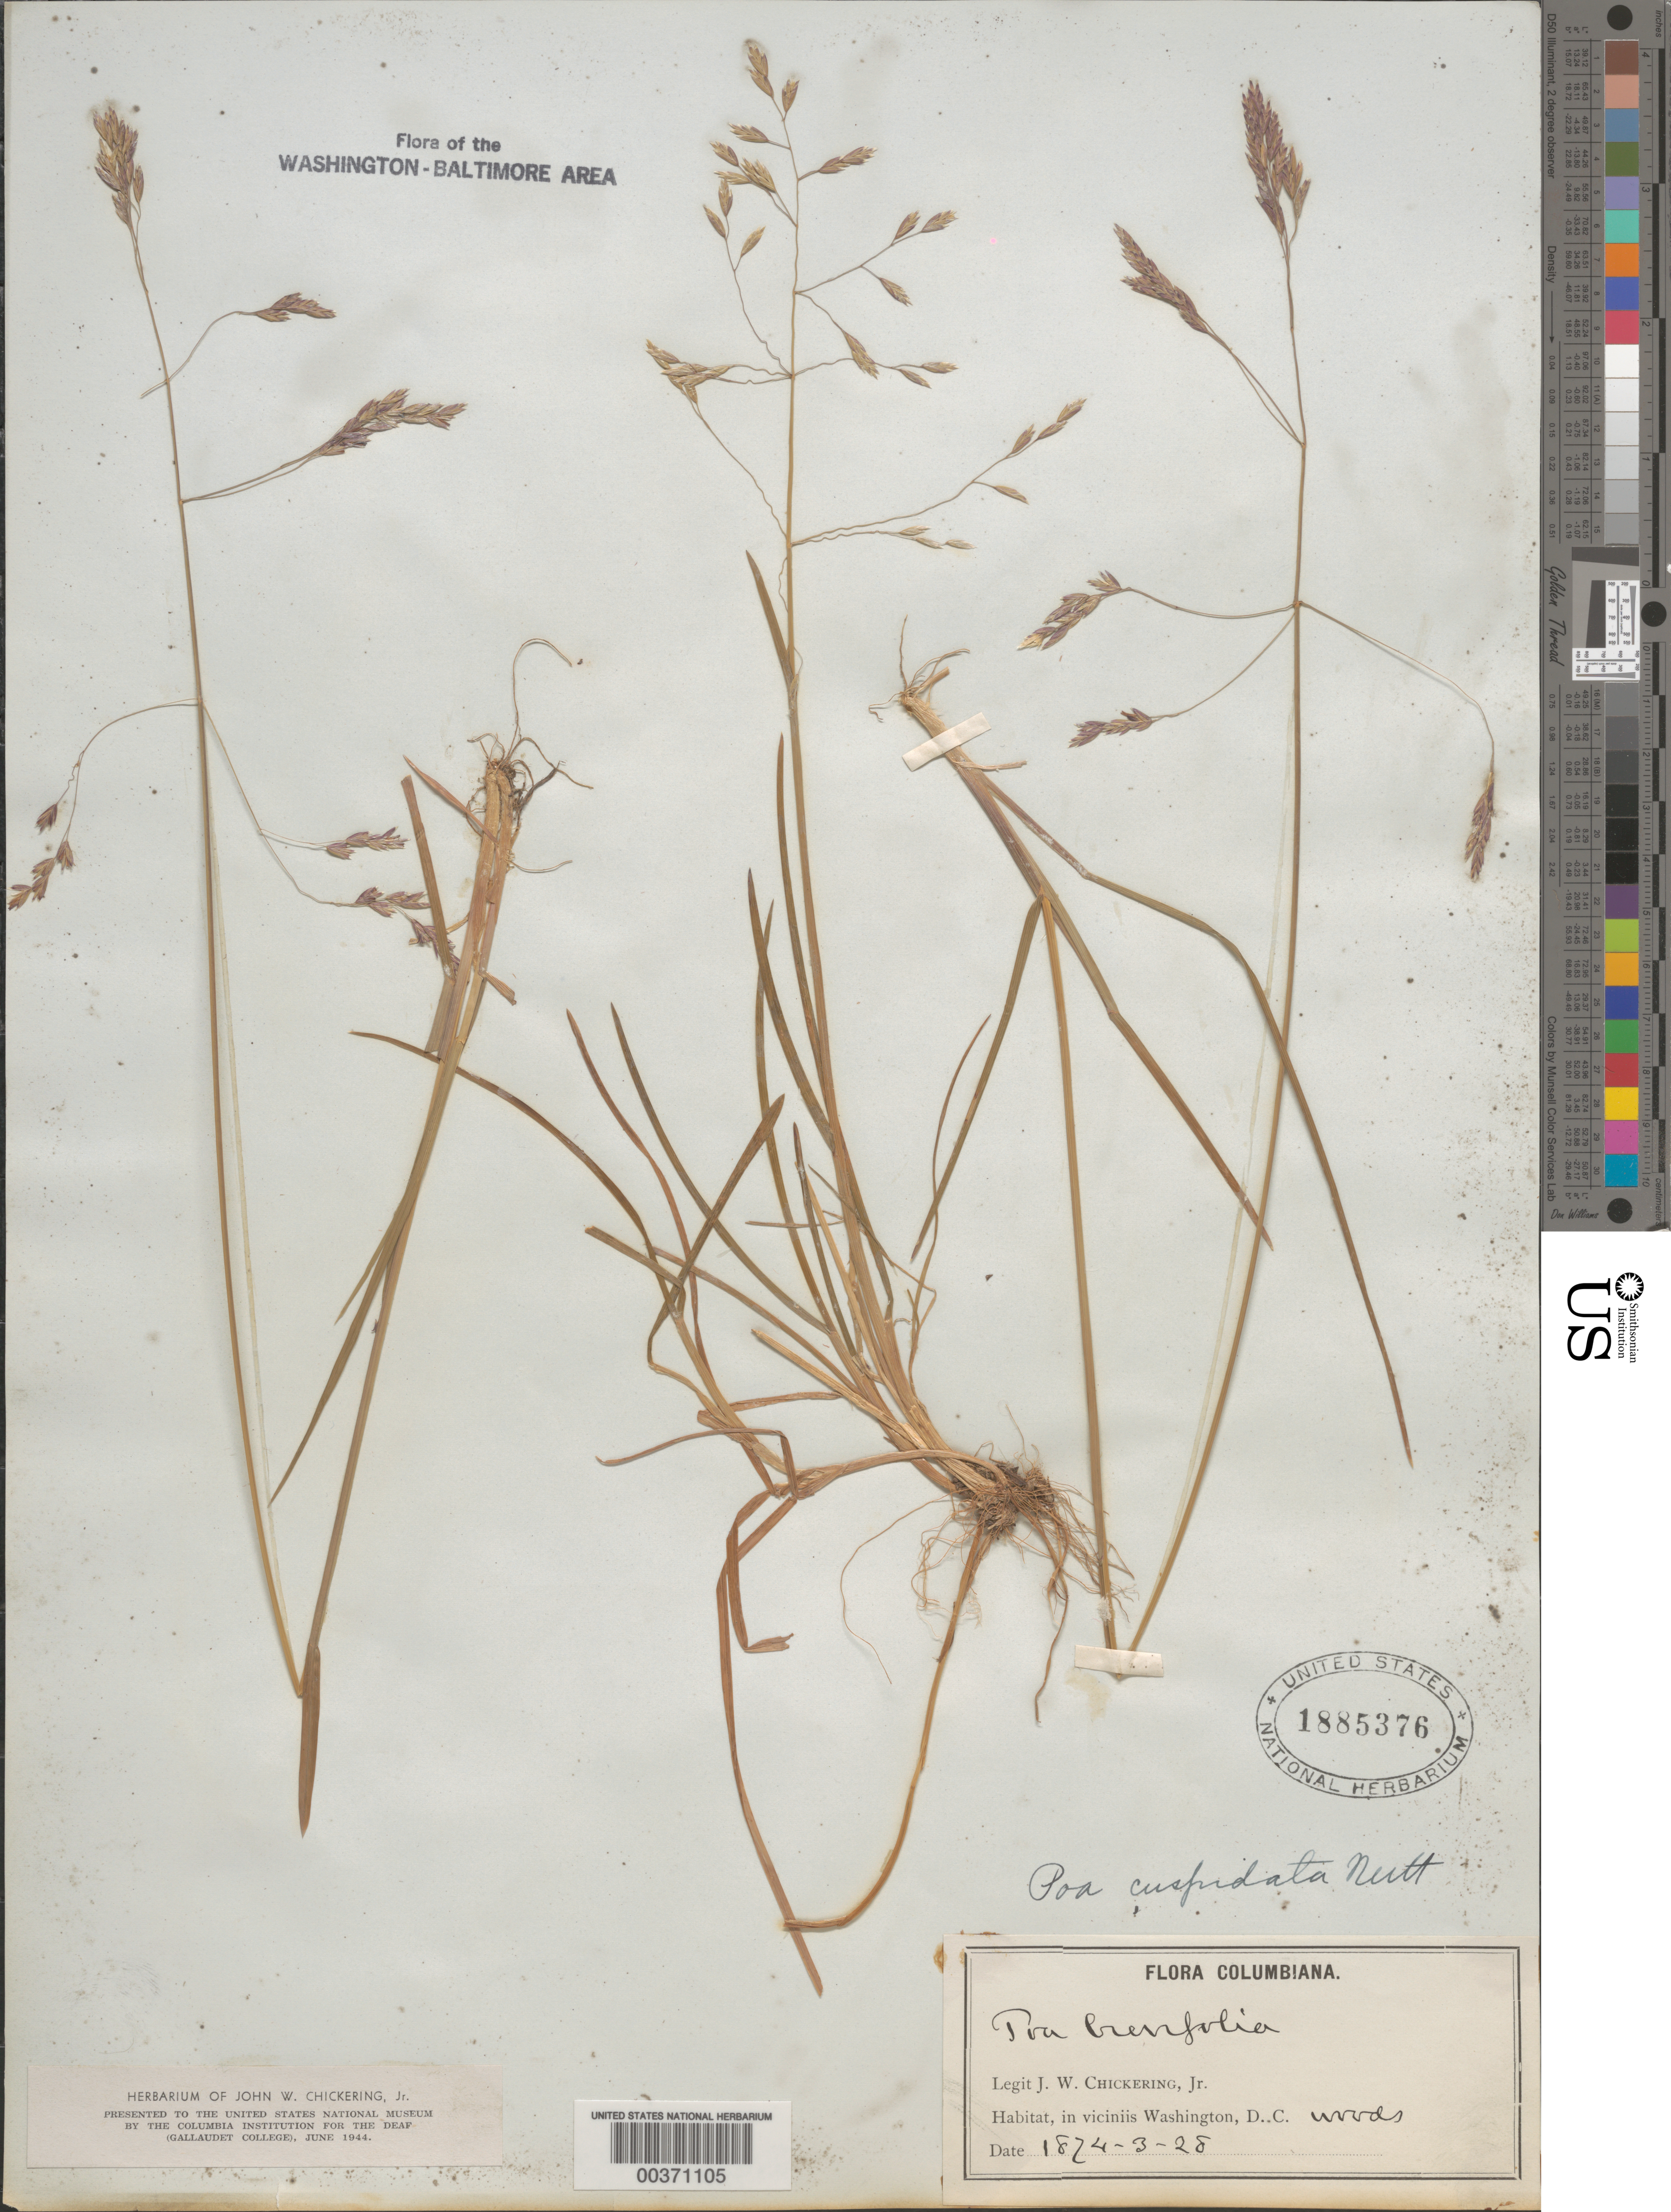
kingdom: Plantae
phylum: Tracheophyta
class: Liliopsida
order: Poales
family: Poaceae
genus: Poa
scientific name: Poa cuspidata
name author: Nutt.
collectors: J. W. Chickering Jr.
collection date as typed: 28 Mar 1874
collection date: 1874-03-28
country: United States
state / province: District of Columbia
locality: Washington DC area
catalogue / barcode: US 1885376